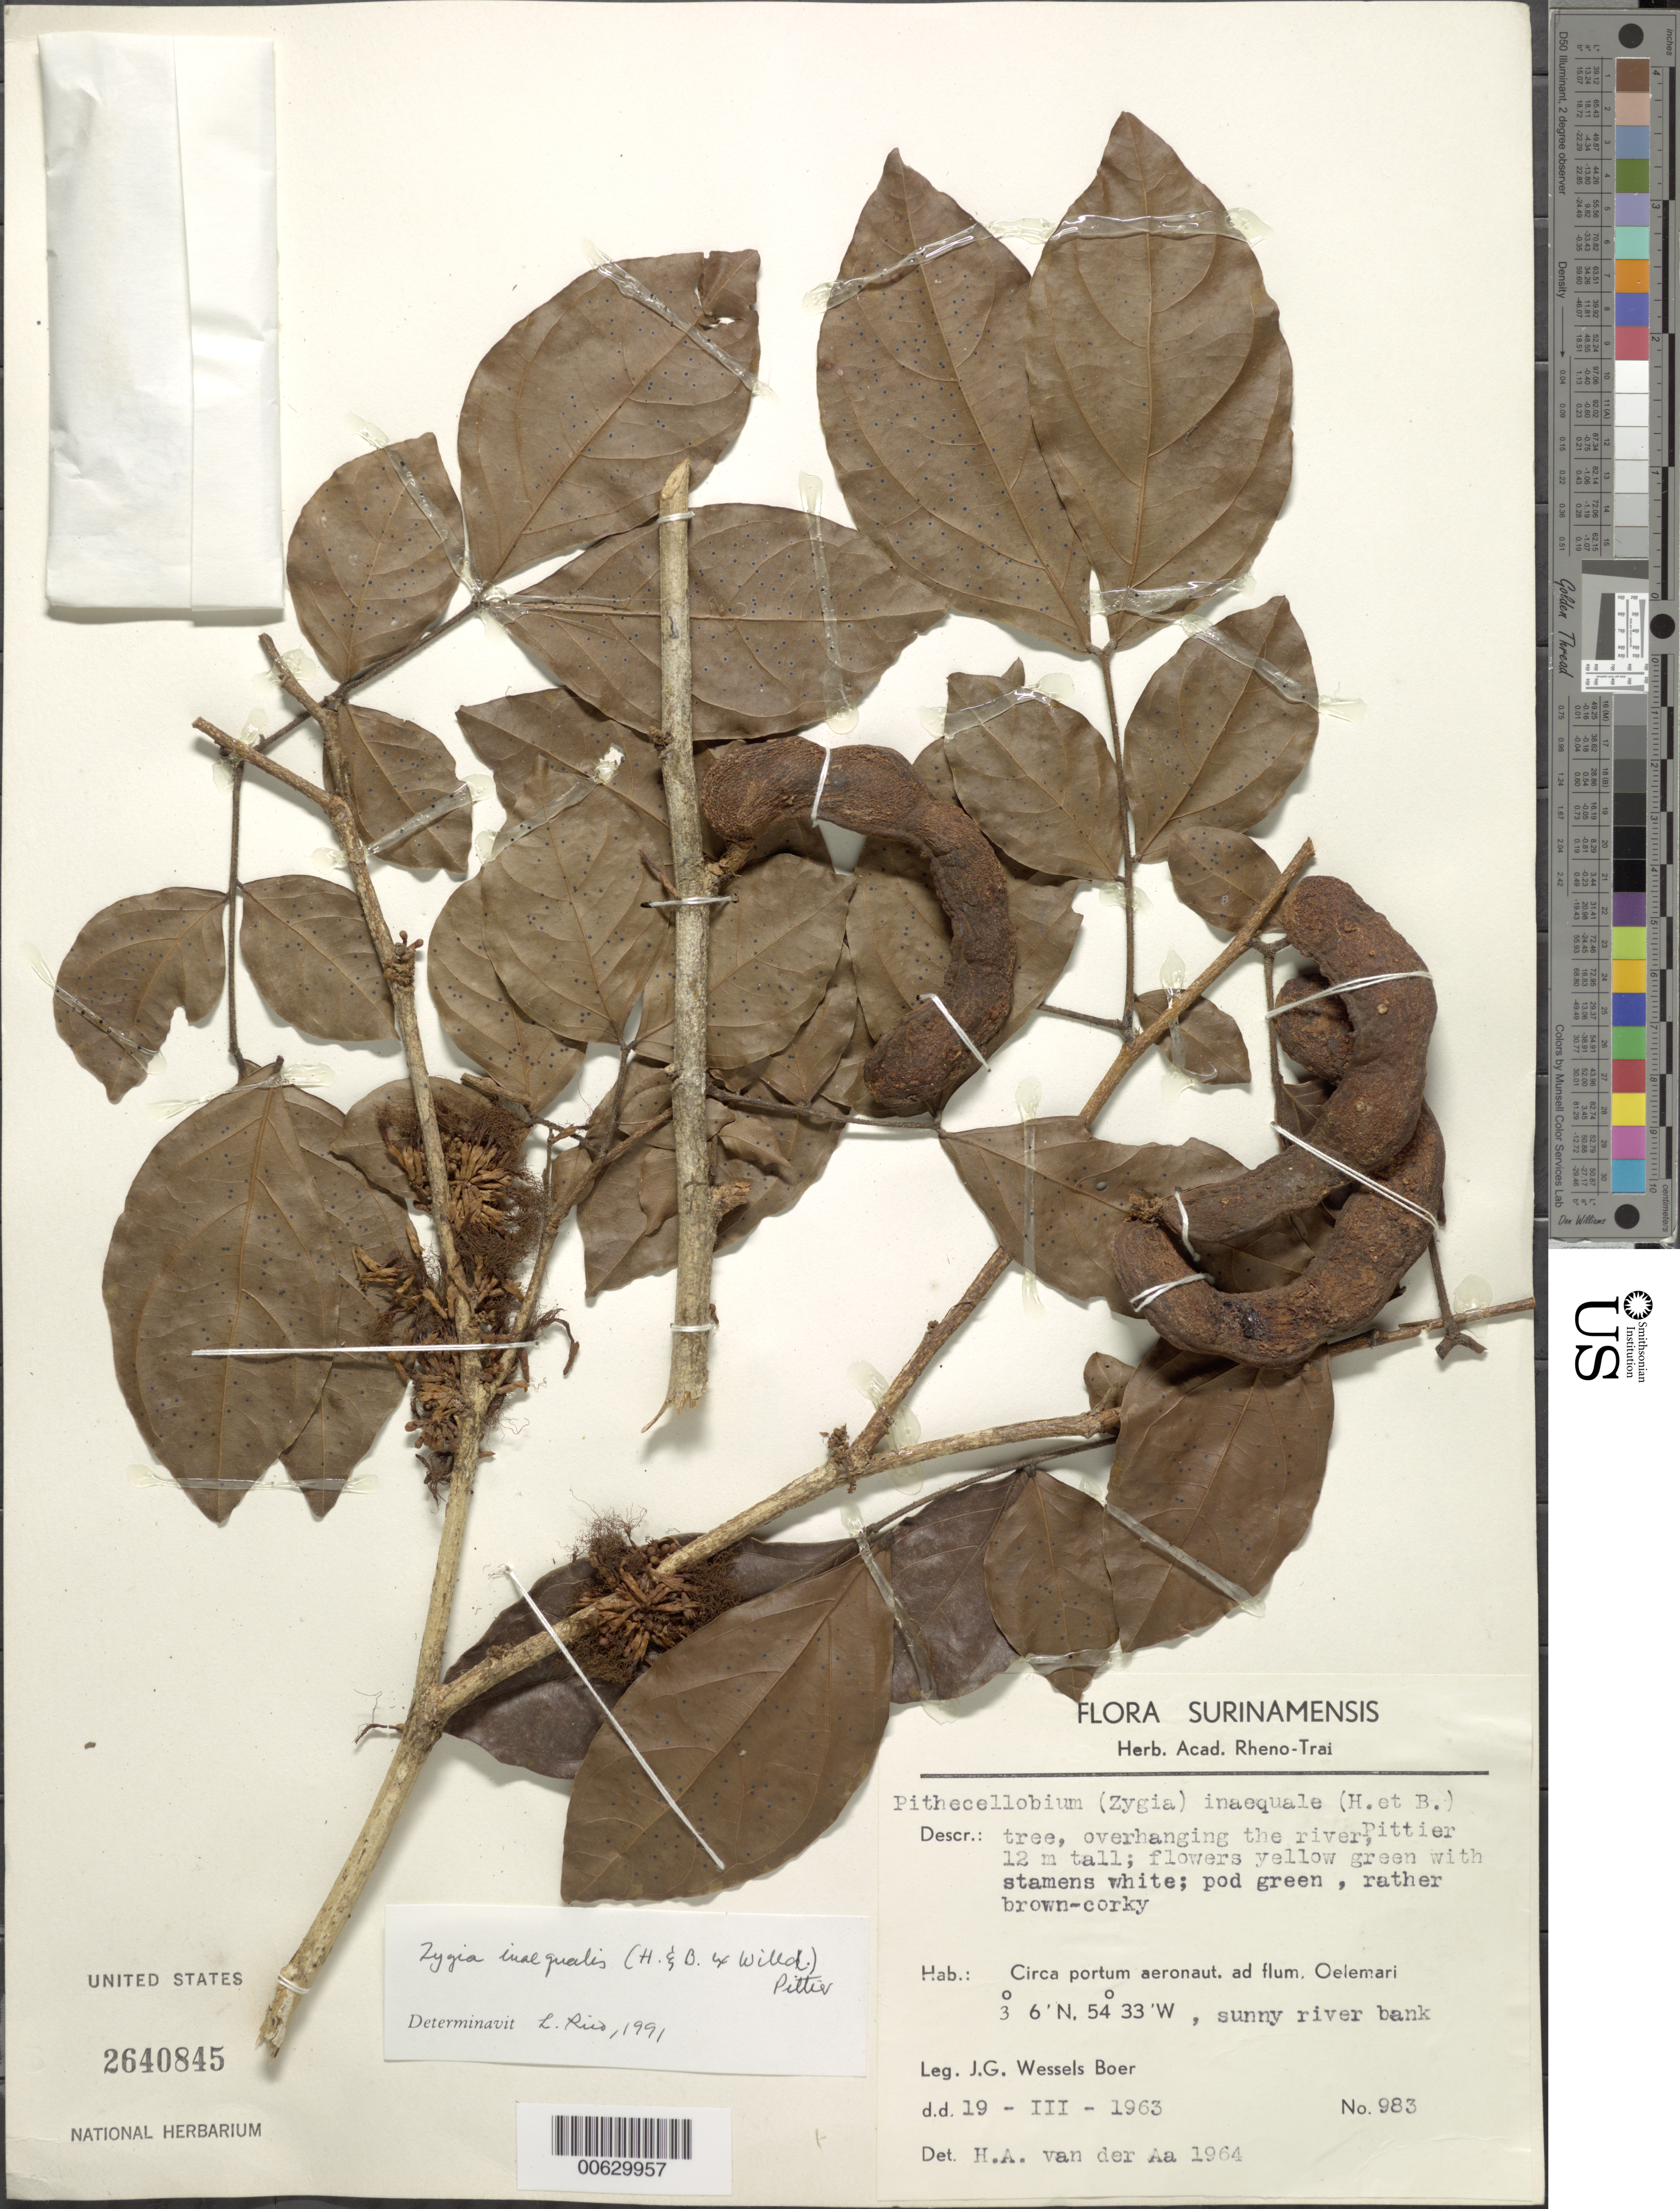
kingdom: Plantae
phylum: Tracheophyta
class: Magnoliopsida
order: Fabales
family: Fabaceae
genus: Zygia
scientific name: Zygia inaequalis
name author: (Humb. & Bonpl. ex Willd.) Pittier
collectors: J. G. Wessels Boer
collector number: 983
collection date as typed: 19-Mar-63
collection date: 1963-03-19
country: Suriname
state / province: Sipaliwini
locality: Oelemari R., between river and airstrip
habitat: Sunny river bank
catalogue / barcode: US 2640845